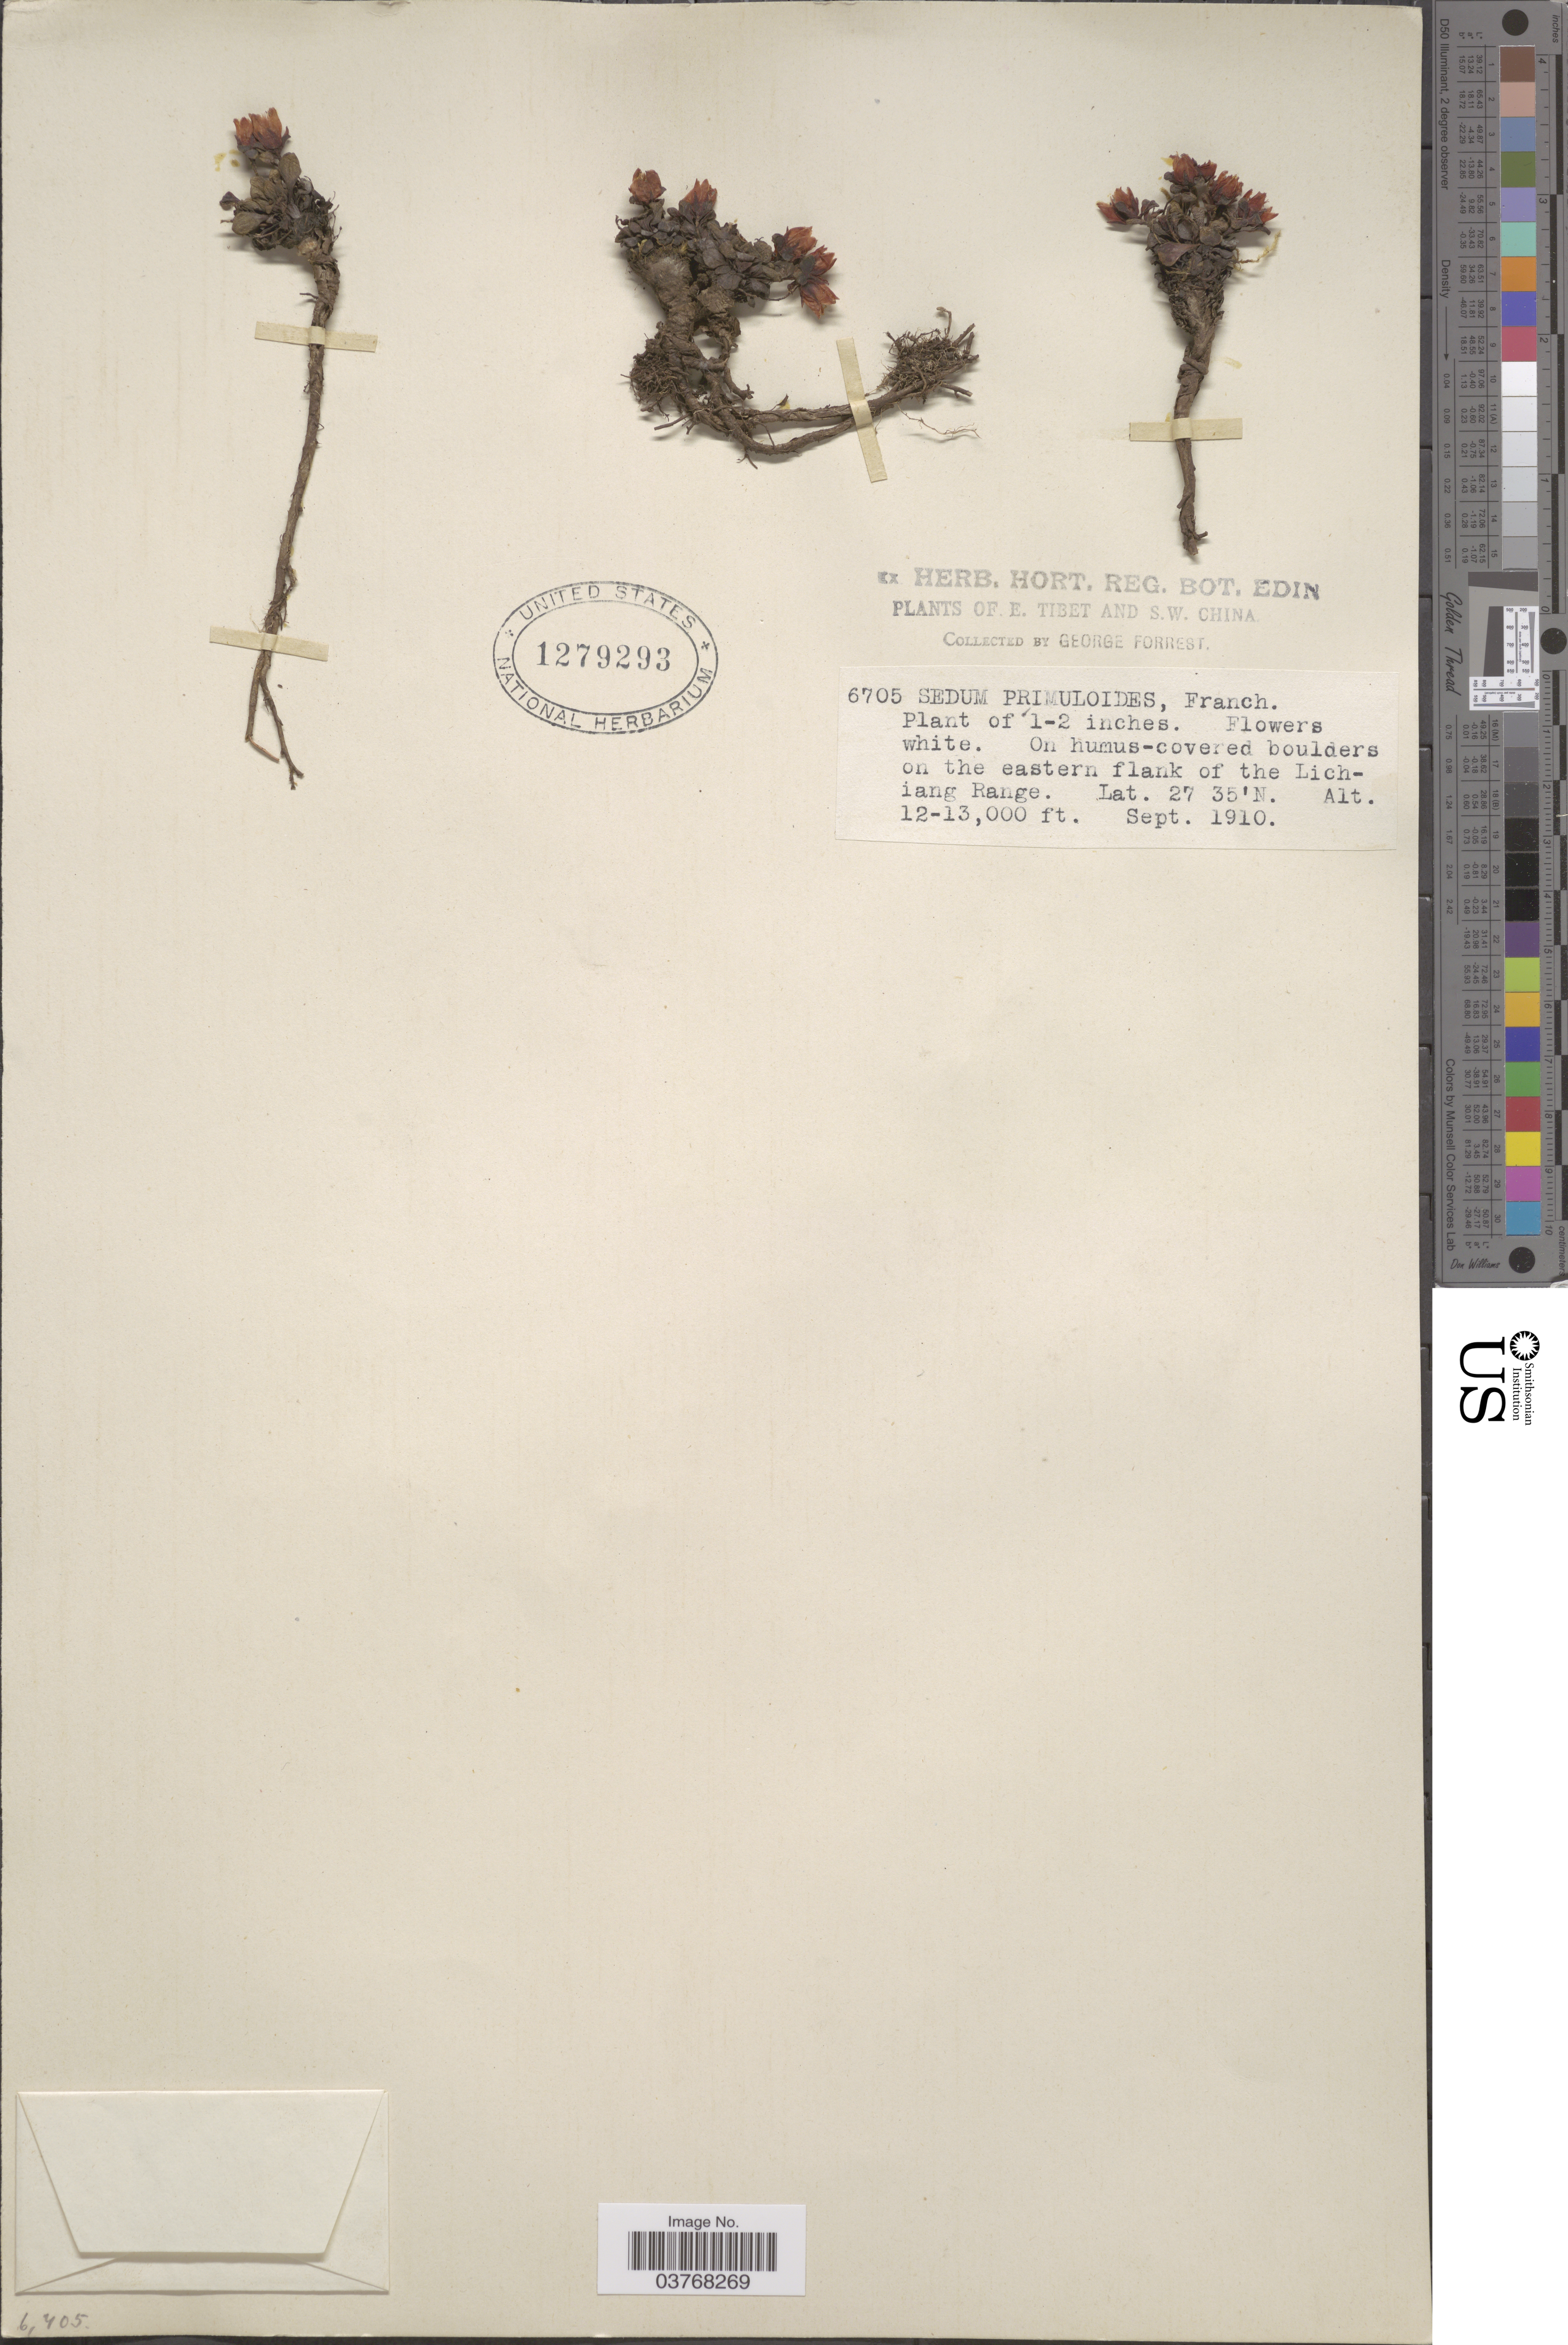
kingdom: Plantae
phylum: Tracheophyta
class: Magnoliopsida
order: Saxifragales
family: Crassulaceae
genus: Rhodiola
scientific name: Rhodiola primuloides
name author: (Franch.) S.H. Fu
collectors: G. Forrest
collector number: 6705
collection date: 1910-09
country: China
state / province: Xizang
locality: E. Tibet and S.W. China. On humus-covered boulders on the eastern flank of the Lichiang Range.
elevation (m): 3658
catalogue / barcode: US 1279293